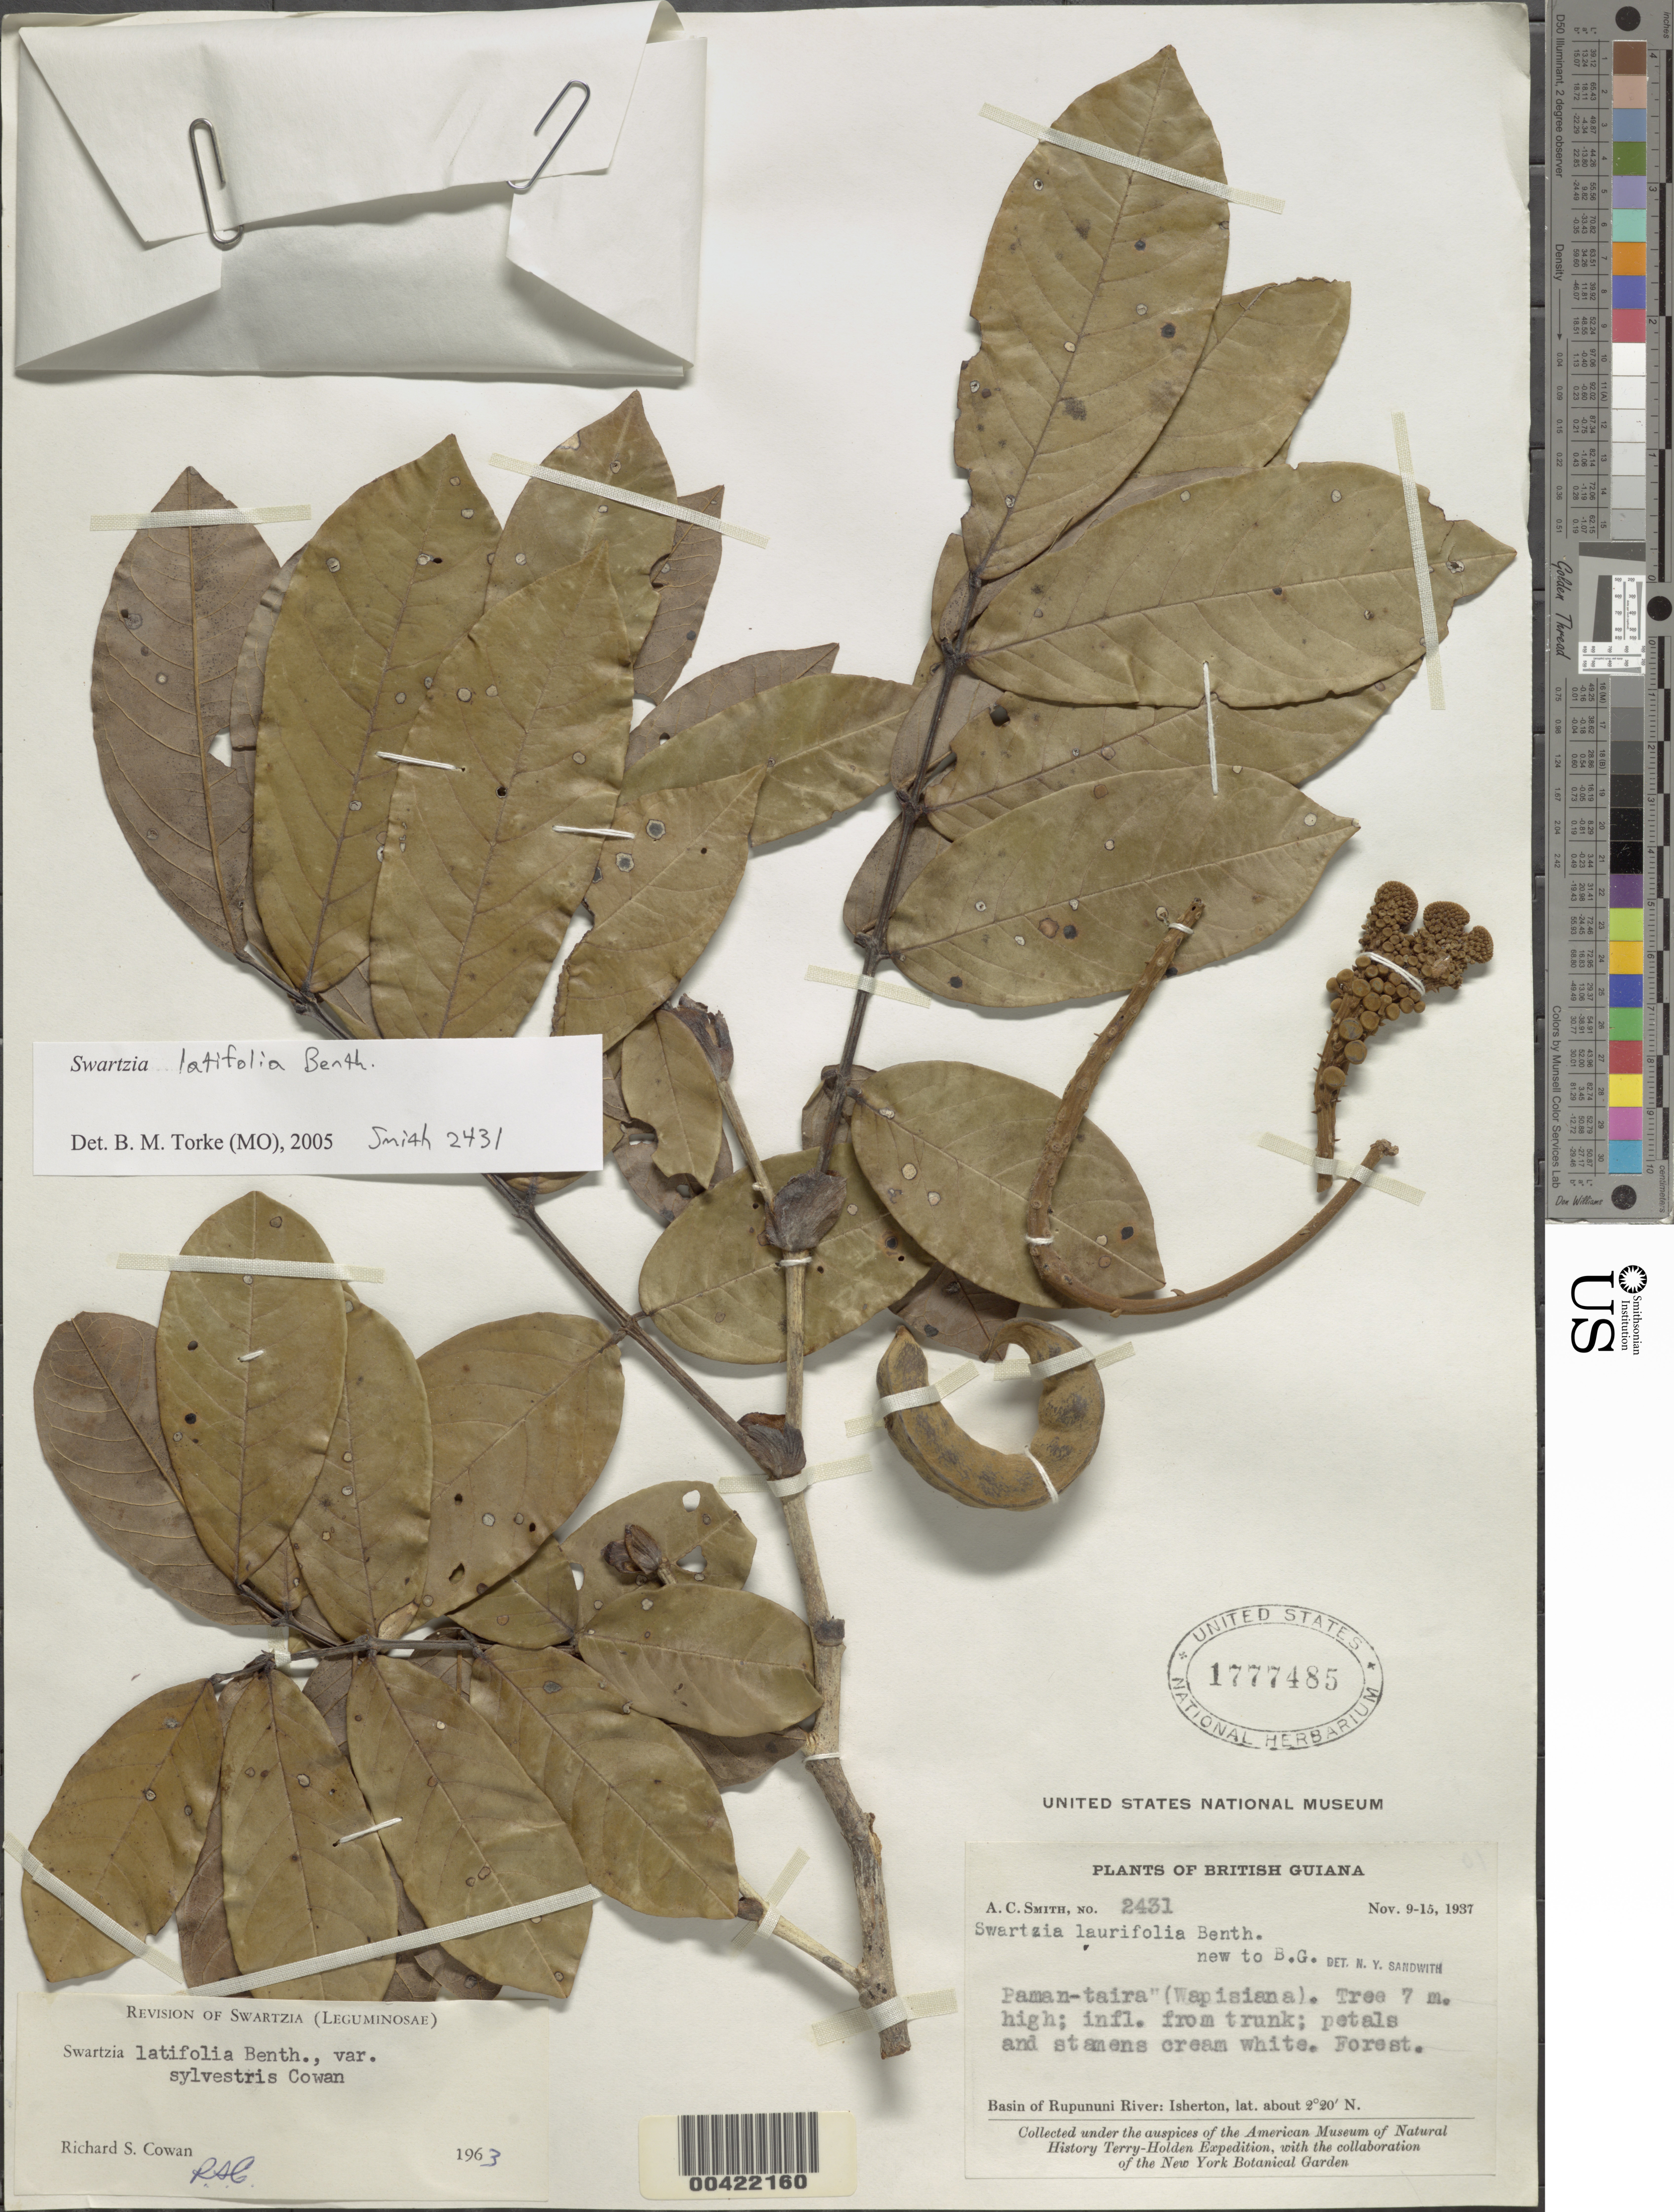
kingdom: Plantae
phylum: Tracheophyta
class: Magnoliopsida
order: Fabales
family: Fabaceae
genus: Swartzia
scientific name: Swartzia latifolia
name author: Benth.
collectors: A. C. Smith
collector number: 2431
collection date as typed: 09 Nov 1937 to 15 Nov 1937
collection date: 1937-11-09/1937-11-15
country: Guyana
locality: Isherton; basin of rupuruni river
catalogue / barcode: US 1777485